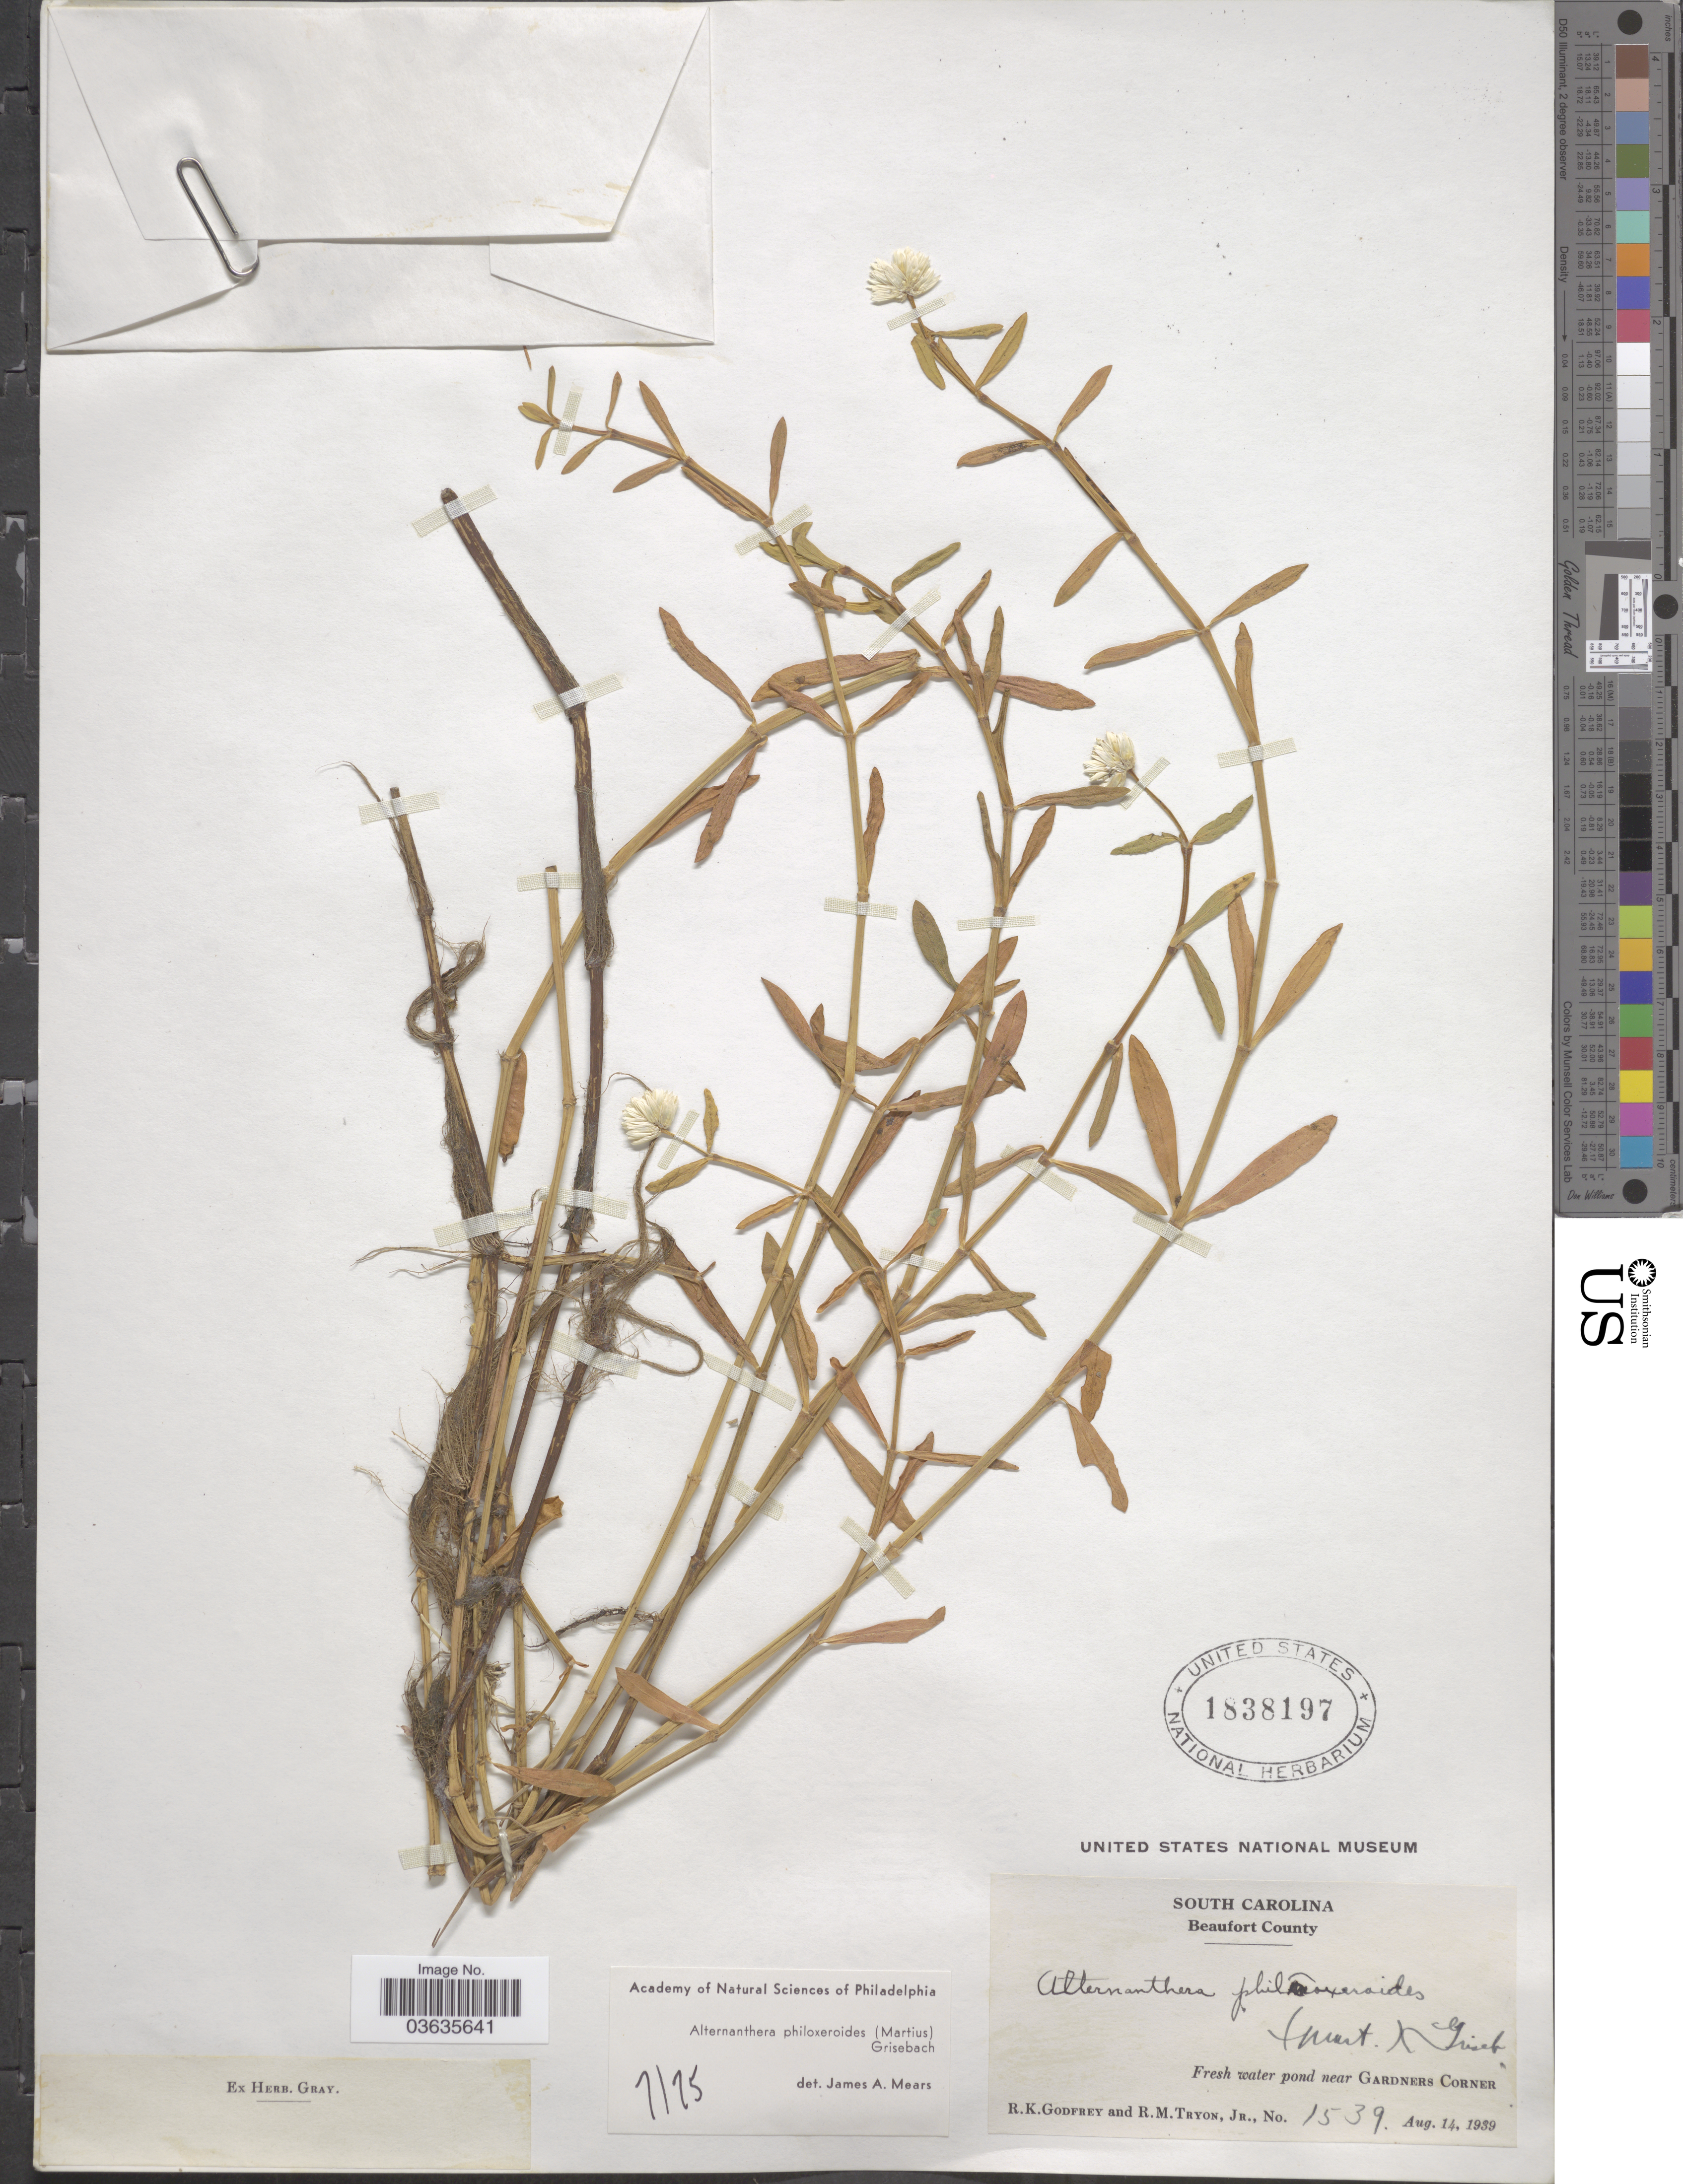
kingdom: Plantae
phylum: Tracheophyta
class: Magnoliopsida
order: Caryophyllales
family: Amaranthaceae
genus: Alternanthera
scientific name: Alternanthera philoxeroides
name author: (Mart.) Griseb.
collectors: R. K. Godfrey & R. Tryon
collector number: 1539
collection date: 1939-08-14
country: United States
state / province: South Carolina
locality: Beaufort County. Fresh water pond near Gardners Corner.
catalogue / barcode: US 1838197